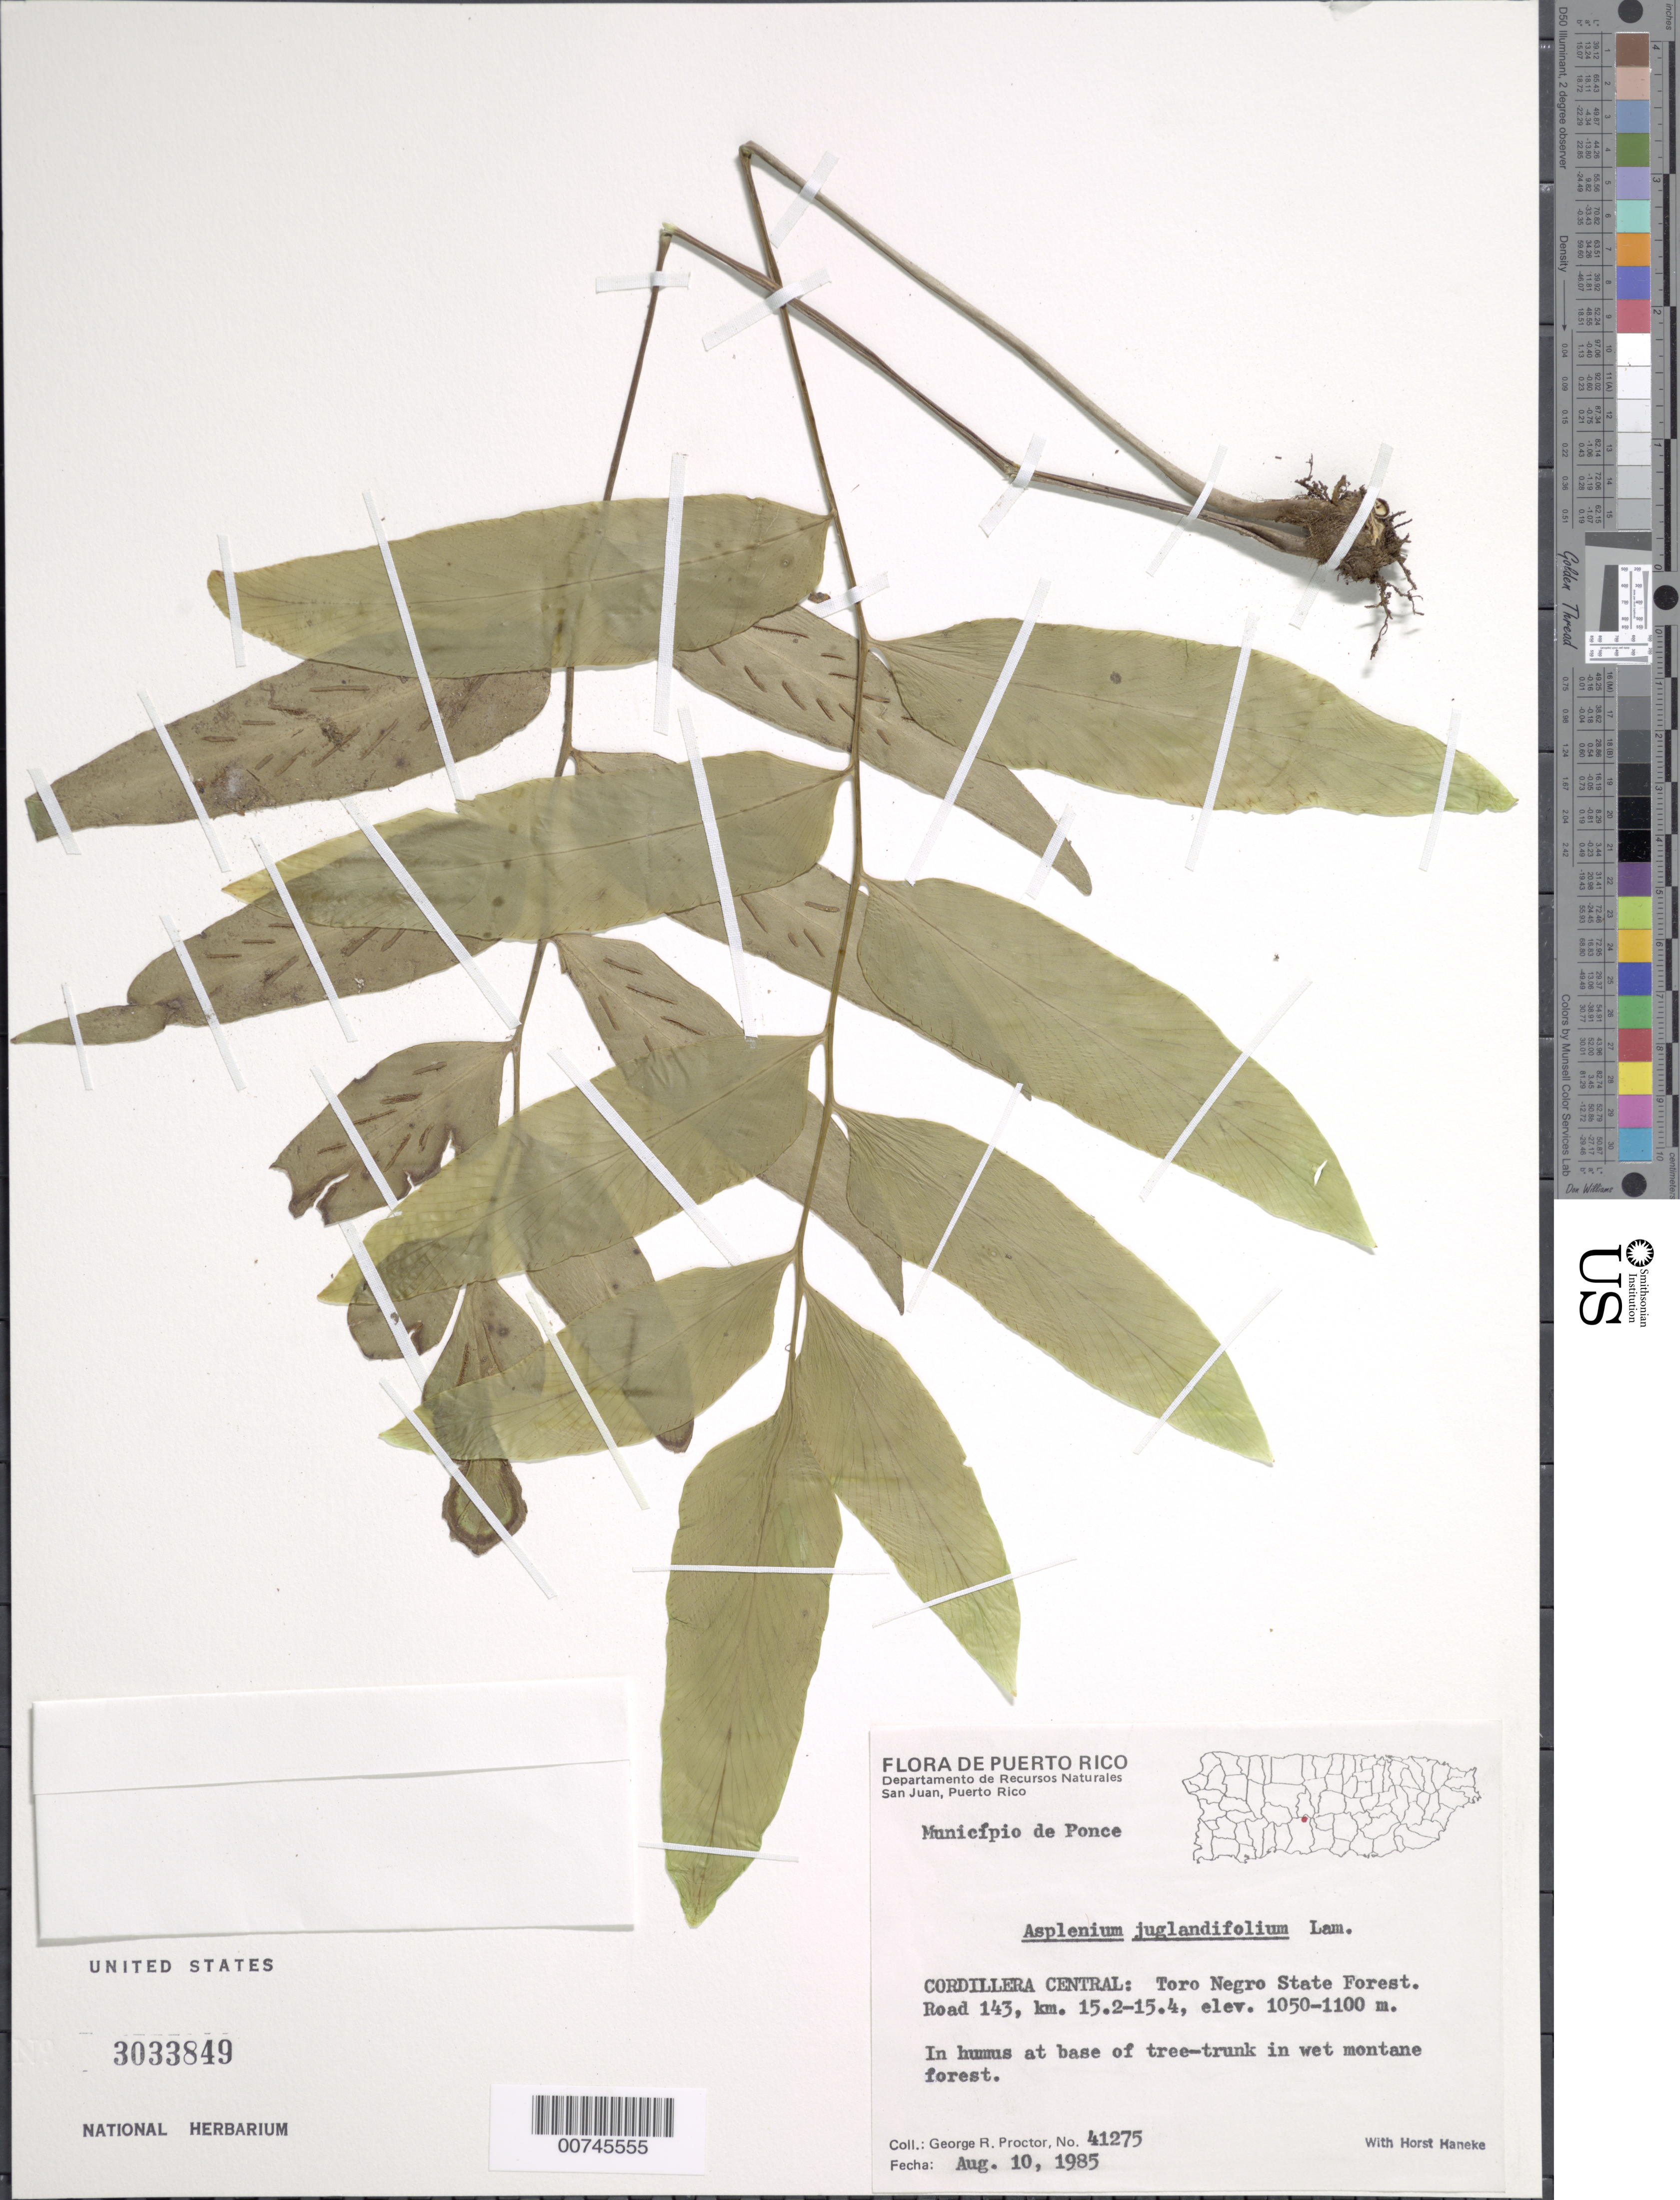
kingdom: Plantae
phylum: Tracheophyta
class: Polypodiopsida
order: Polypodiales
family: Aspleniaceae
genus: Asplenium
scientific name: Asplenium juglandifolium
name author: Lam.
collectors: G. R. Proctor & H. Haneke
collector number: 41275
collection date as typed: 10 Aug 1985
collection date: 1985-08-10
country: Puerto Rico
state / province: Ponce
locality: Cordillera Central: Toro Negro State Forest. Road 143, km 15.2-15.4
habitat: In humus at base of tree-trunk in wet montane forest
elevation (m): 1050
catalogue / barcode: US 3033849